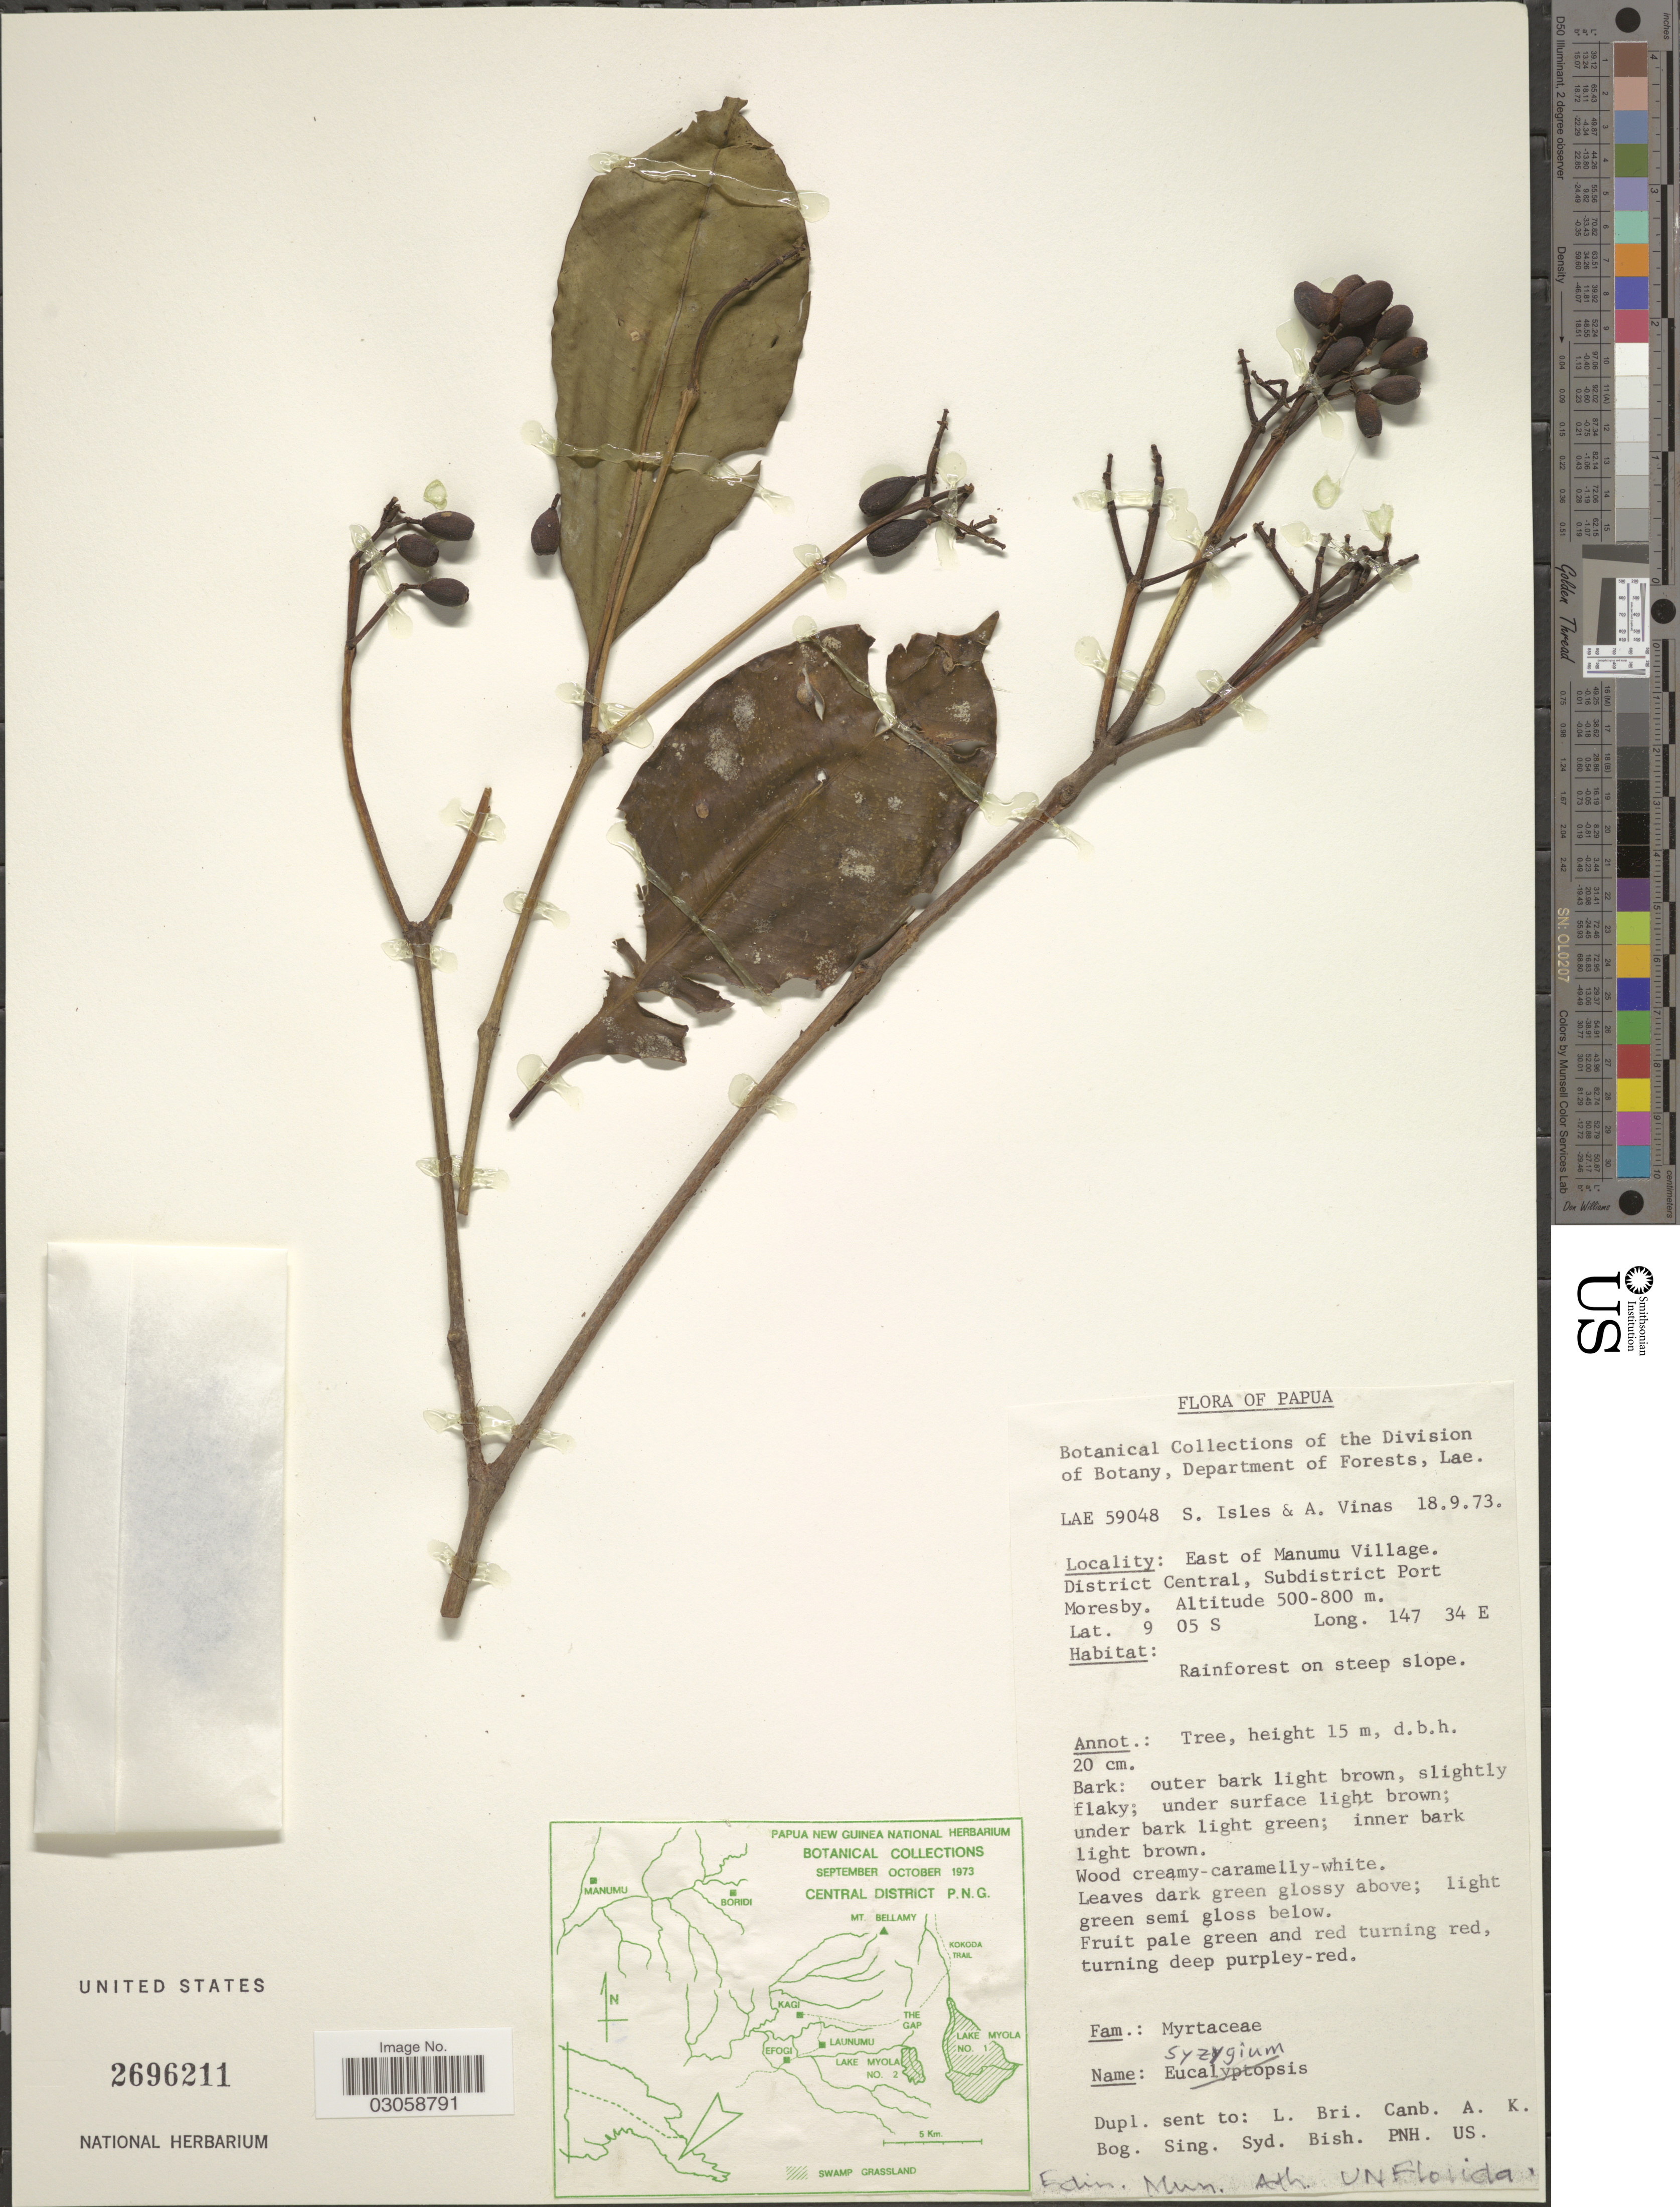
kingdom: Plantae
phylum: Tracheophyta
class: Magnoliopsida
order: Myrtales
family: Myrtaceae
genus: Syzygium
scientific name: Syzygium sp.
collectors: S. Isles & A. Vinas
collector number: LAE 59048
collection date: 1973-09-18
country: Papua New Guinea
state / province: Central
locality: Papua, East of Manumu Village, District Central, Subdistrict Port Moresby.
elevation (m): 500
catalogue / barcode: US 2696211